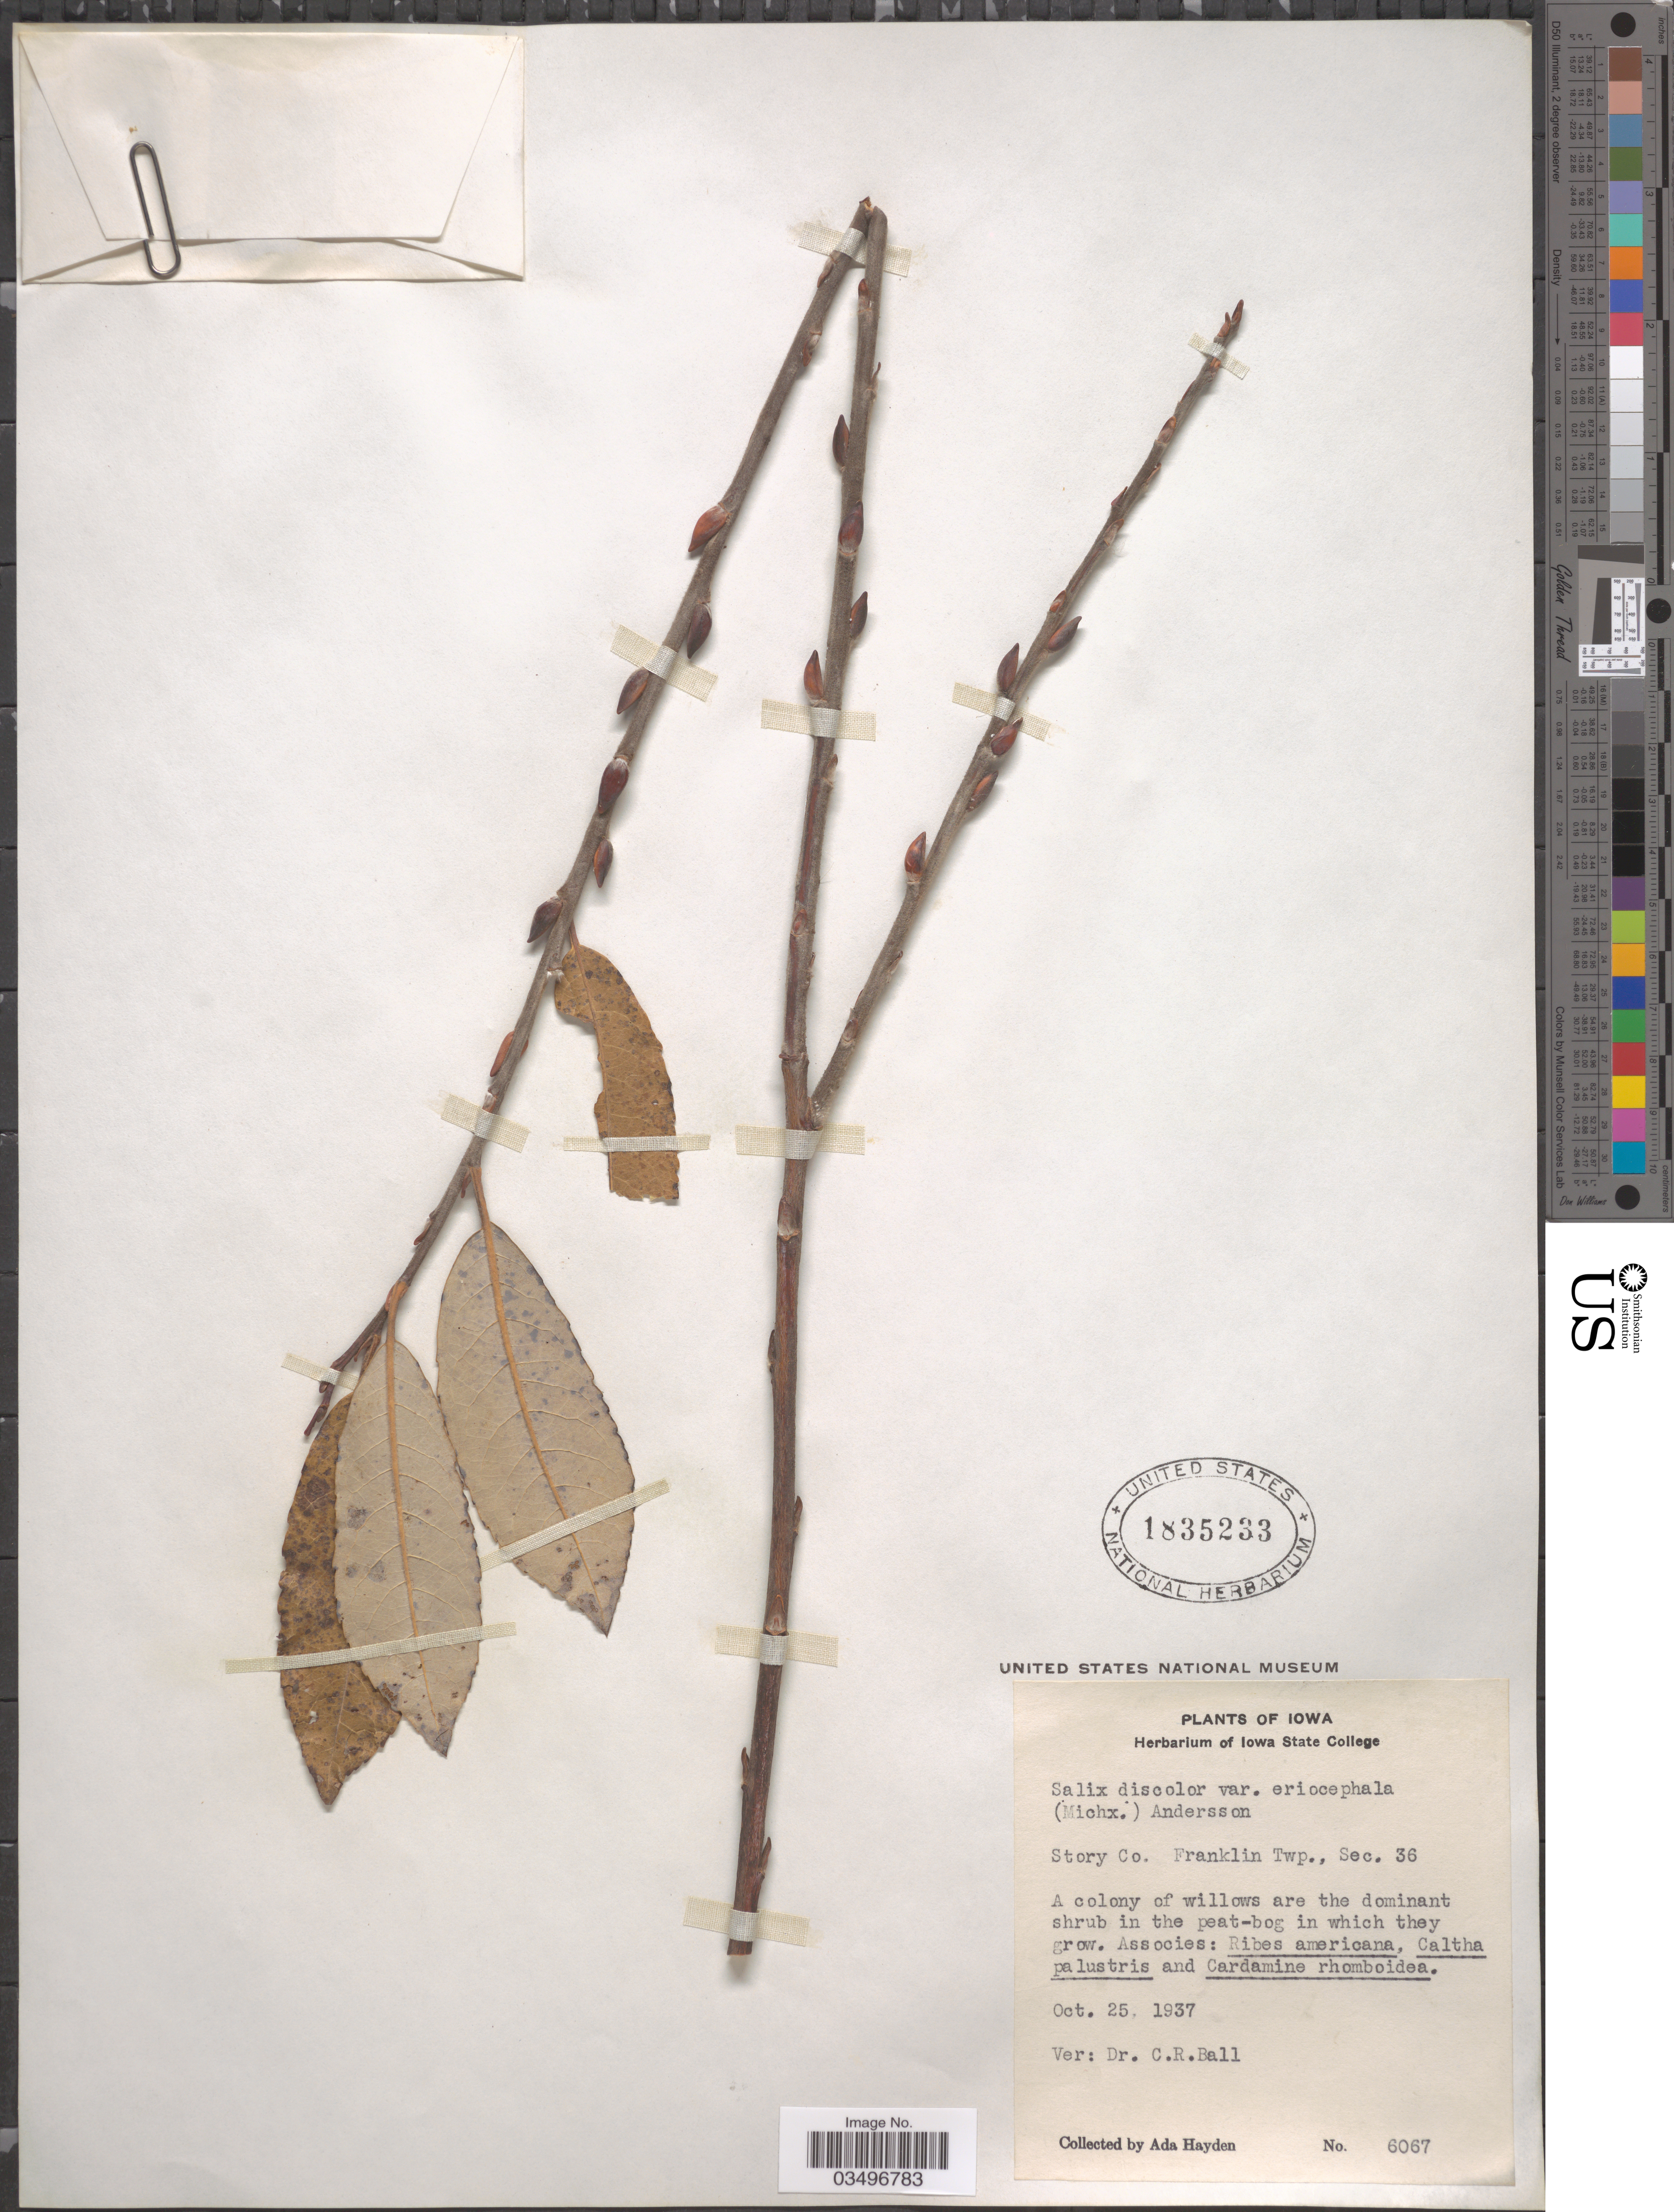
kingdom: Plantae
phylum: Tracheophyta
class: Magnoliopsida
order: Malpighiales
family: Salicaceae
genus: Salix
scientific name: Salix discolor var. eriocephala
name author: (Michx.) Andersson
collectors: Ada Hayden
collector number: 6067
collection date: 1937-10-25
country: United States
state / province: Iowa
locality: Story Co. Franklin Twp., Sec. 36.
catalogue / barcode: US 1835233